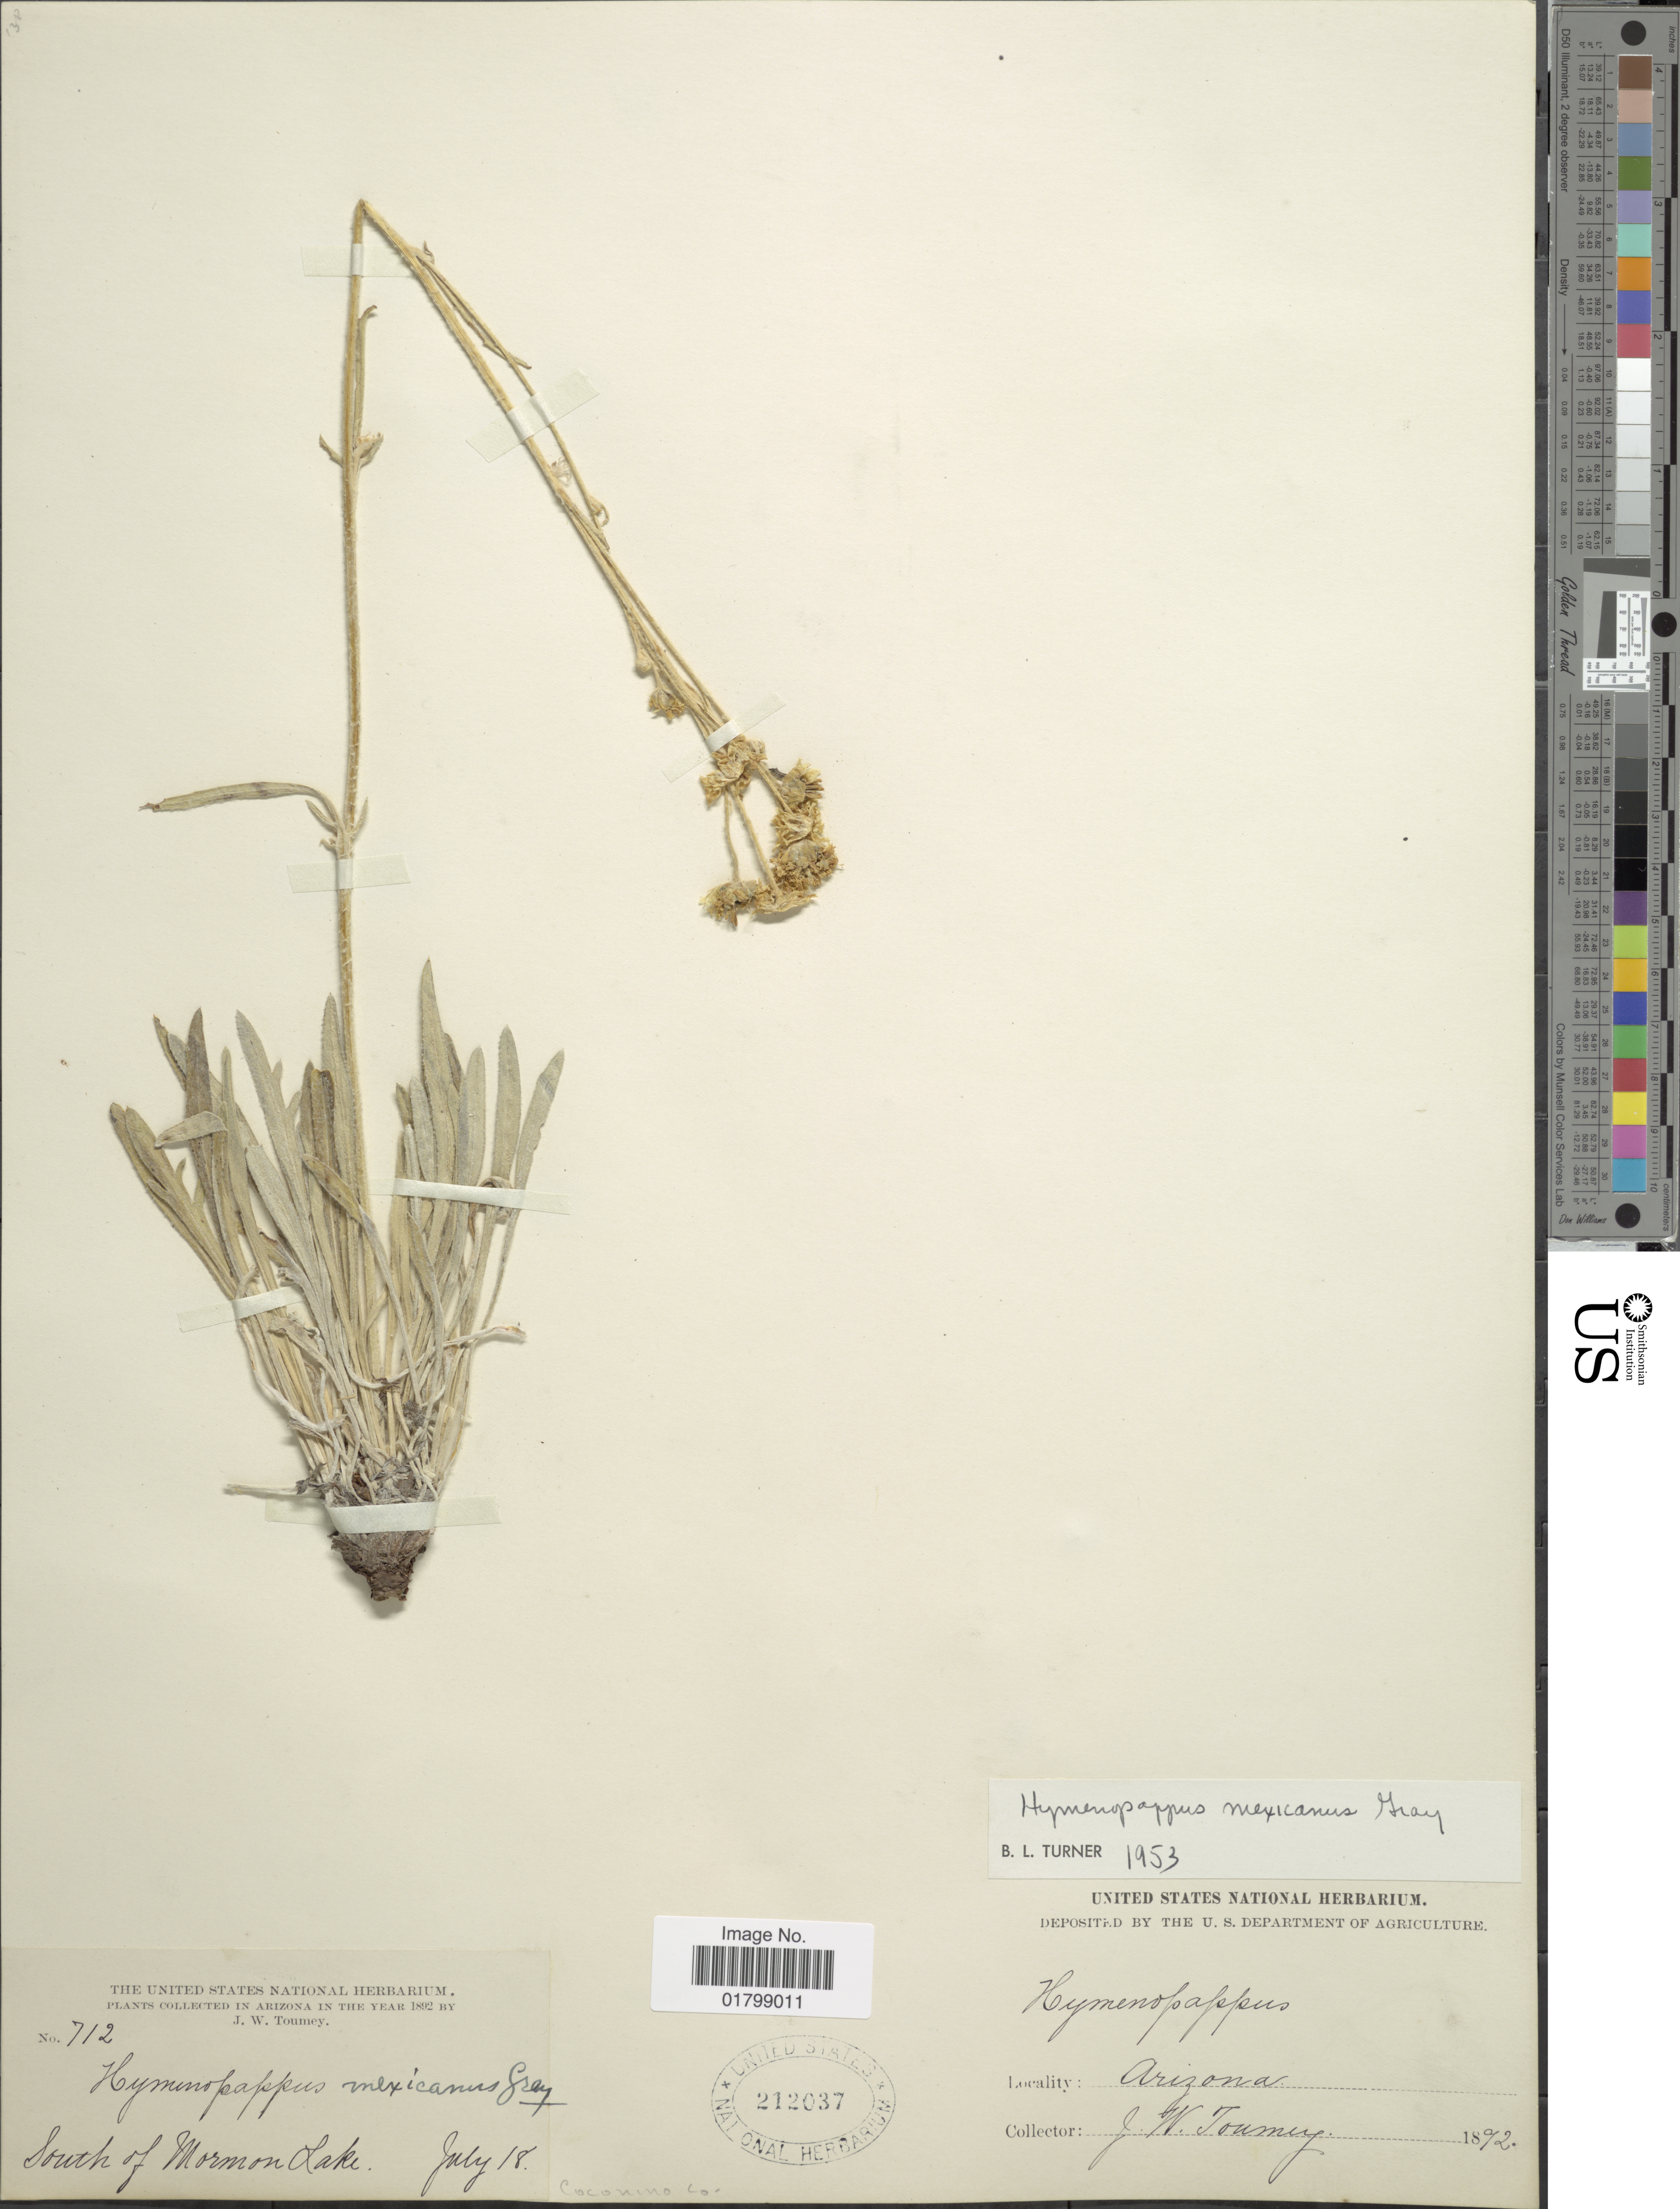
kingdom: Plantae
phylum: Tracheophyta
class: Magnoliopsida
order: Asterales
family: Asteraceae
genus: Hymenopappus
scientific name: Hymenopappus mexicanus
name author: A. Gray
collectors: J. W. Toumey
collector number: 712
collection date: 1892-07-18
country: United States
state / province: Arizona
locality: South of Mormon Lake, Coconino Co.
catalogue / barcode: US 212037